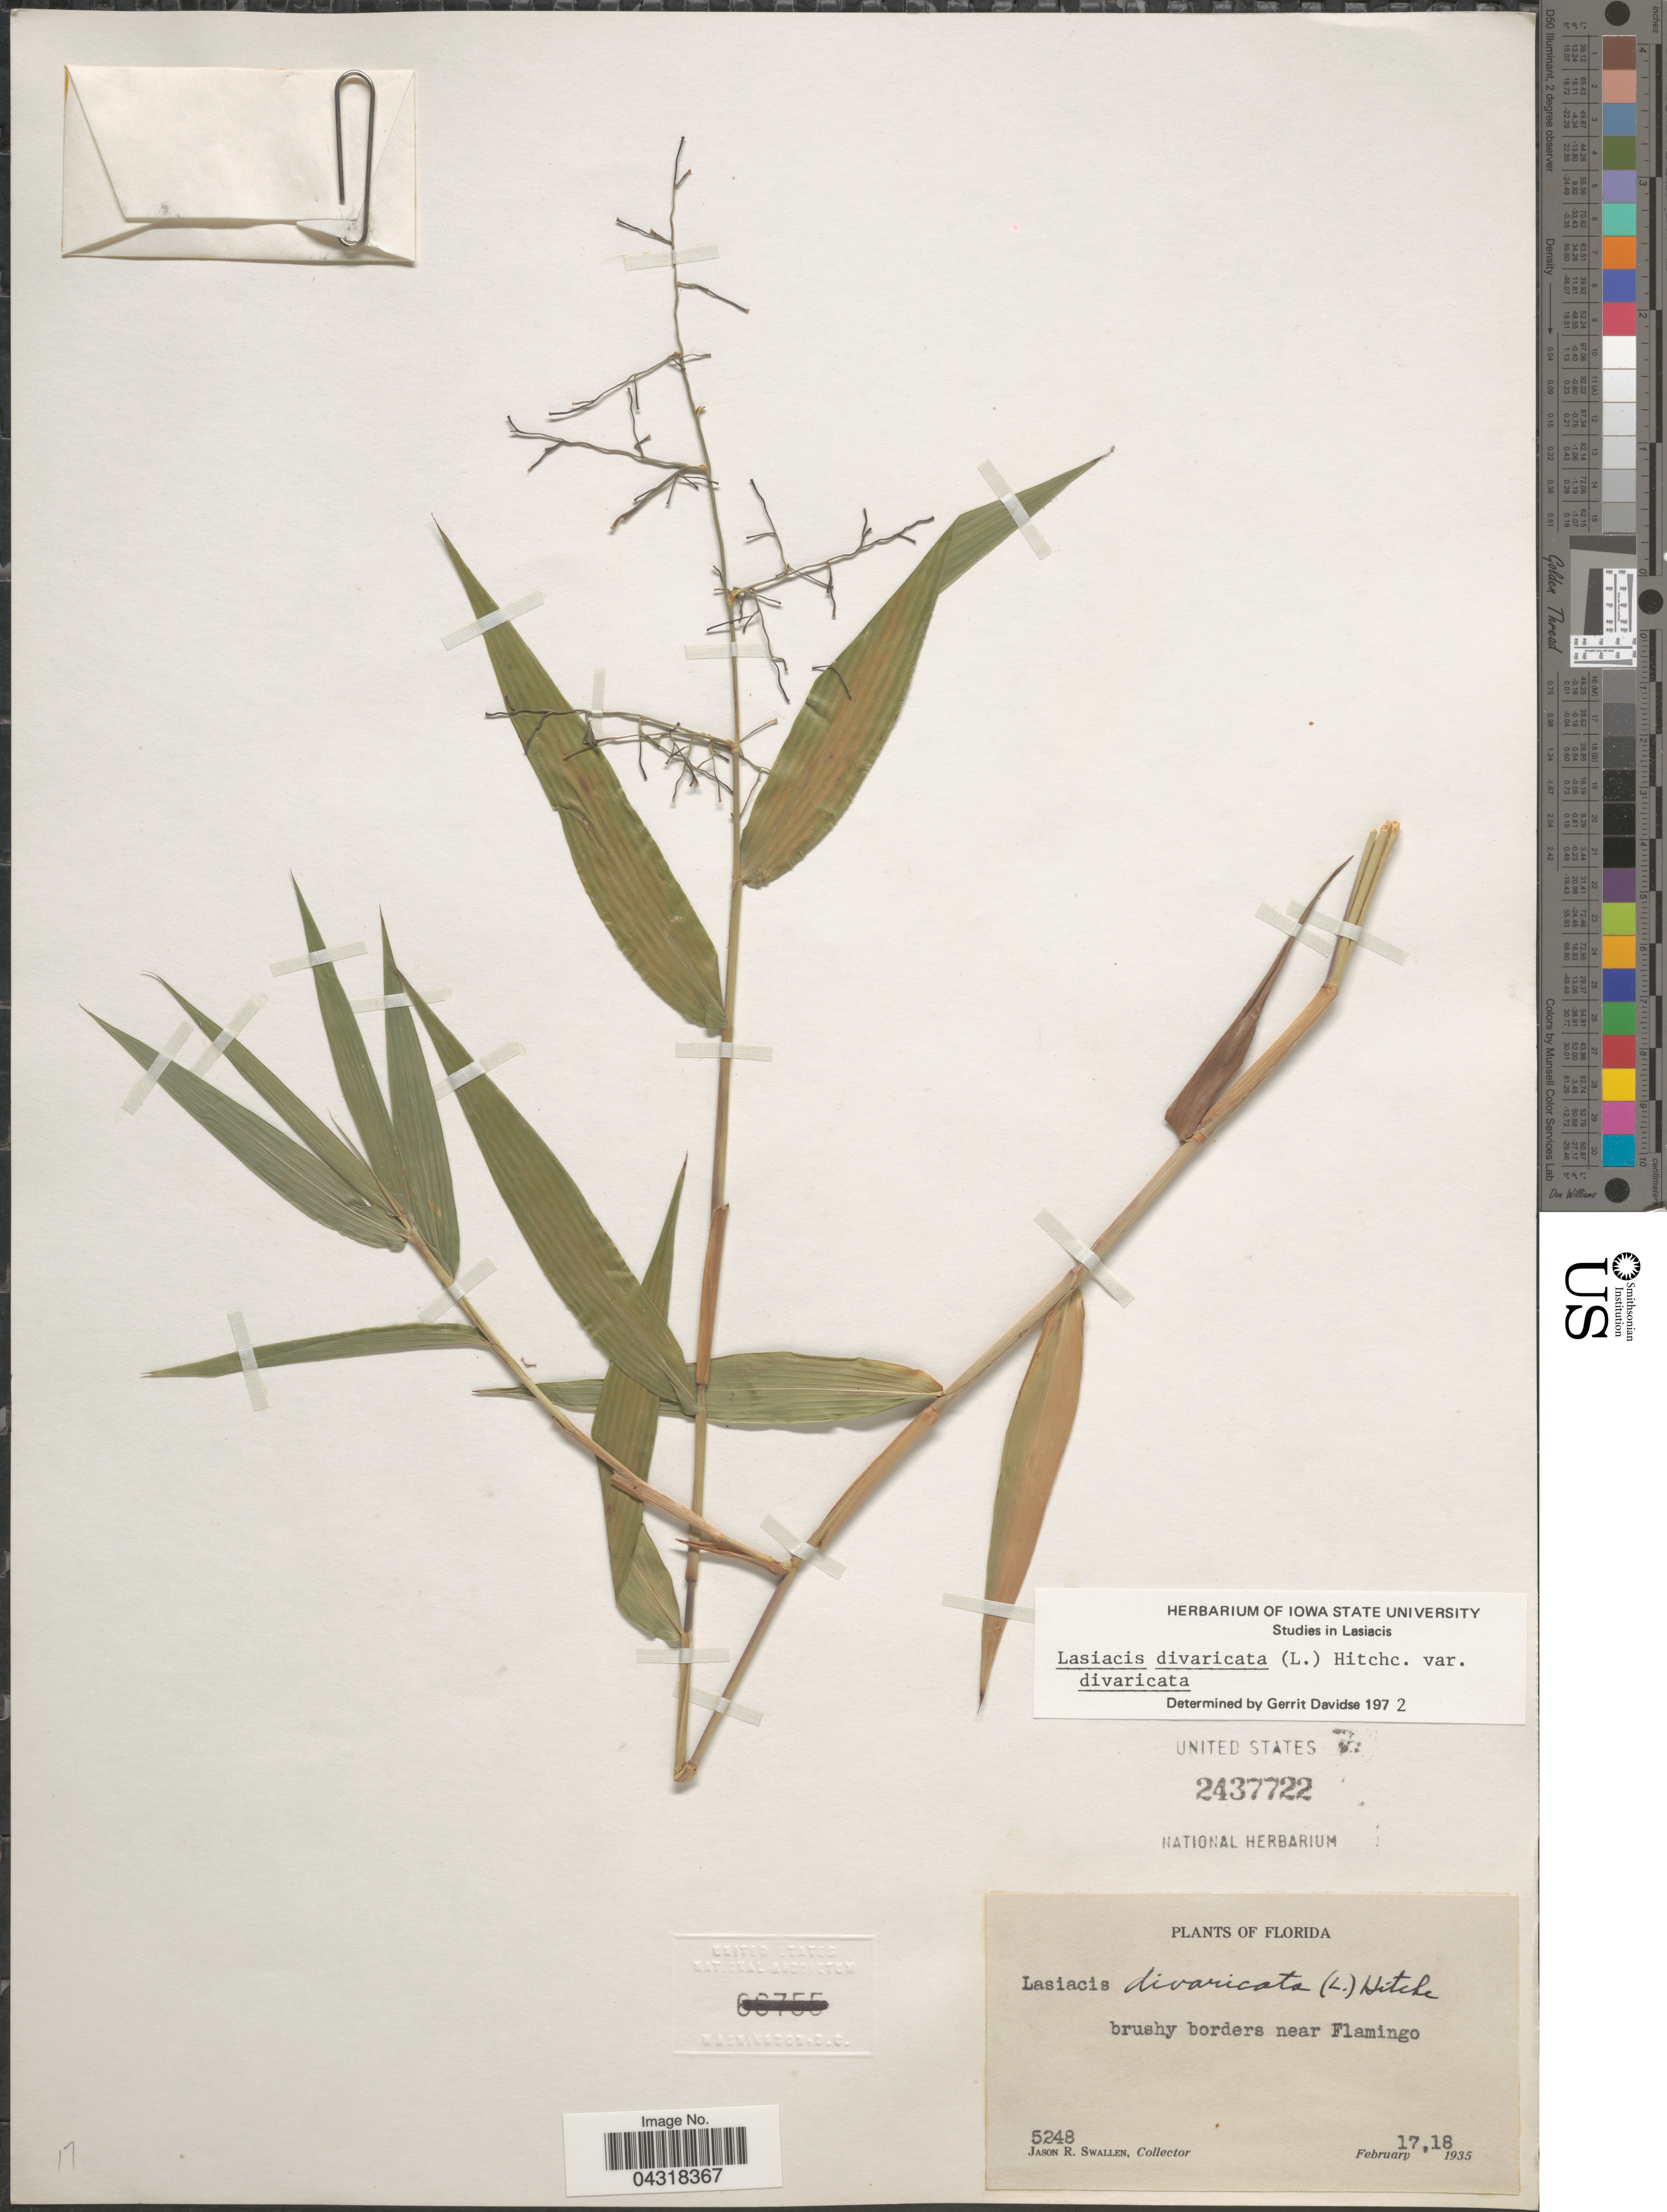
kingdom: Plantae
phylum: Tracheophyta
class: Liliopsida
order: Poales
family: Poaceae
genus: Lasiacis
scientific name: Lasiacis divaricata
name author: (L.) Hitchc.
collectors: J. R. Swallen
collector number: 5248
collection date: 1935-02-17/1935-02-18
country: United States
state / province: Florida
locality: Brushy borders near Flamingo.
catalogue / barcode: US 2437722